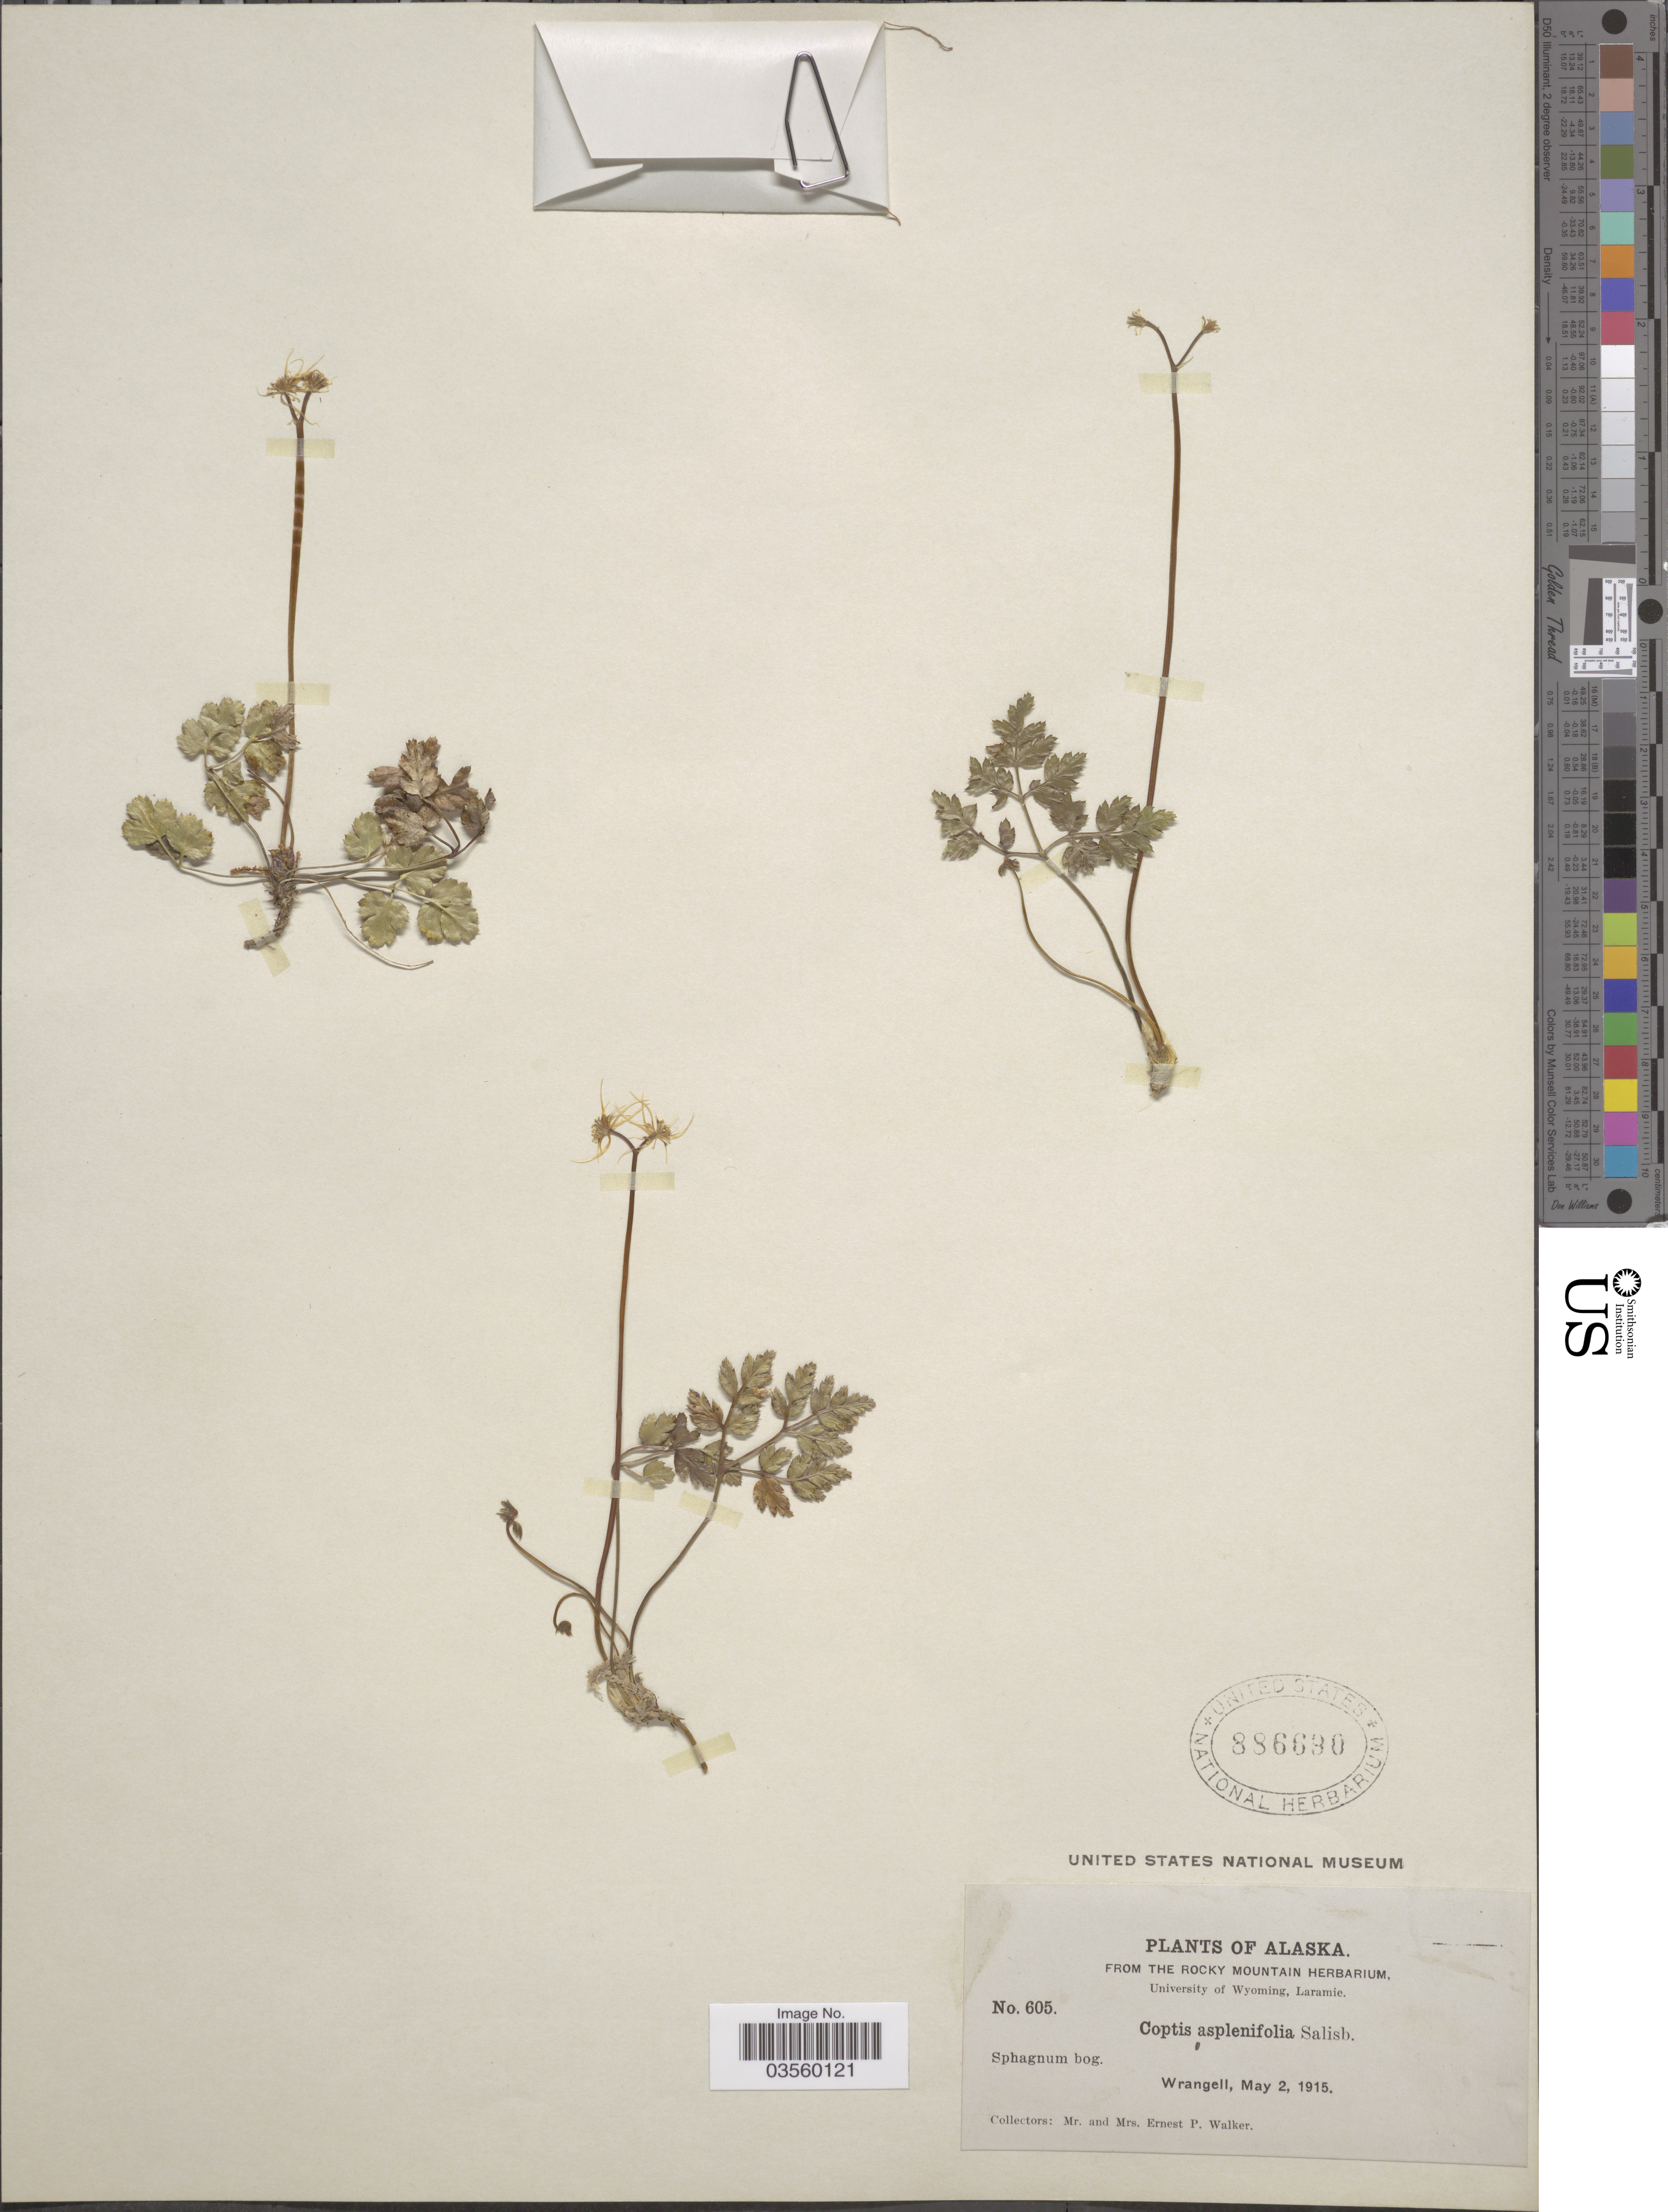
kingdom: Plantae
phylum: Tracheophyta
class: Magnoliopsida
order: Ranunculales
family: Ranunculaceae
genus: Coptis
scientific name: Coptis asplenifolia ined ?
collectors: E. P. Walker & E. Walker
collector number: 605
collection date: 1915-05-02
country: United States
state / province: Alaska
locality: Wrangell.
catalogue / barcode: US 886690